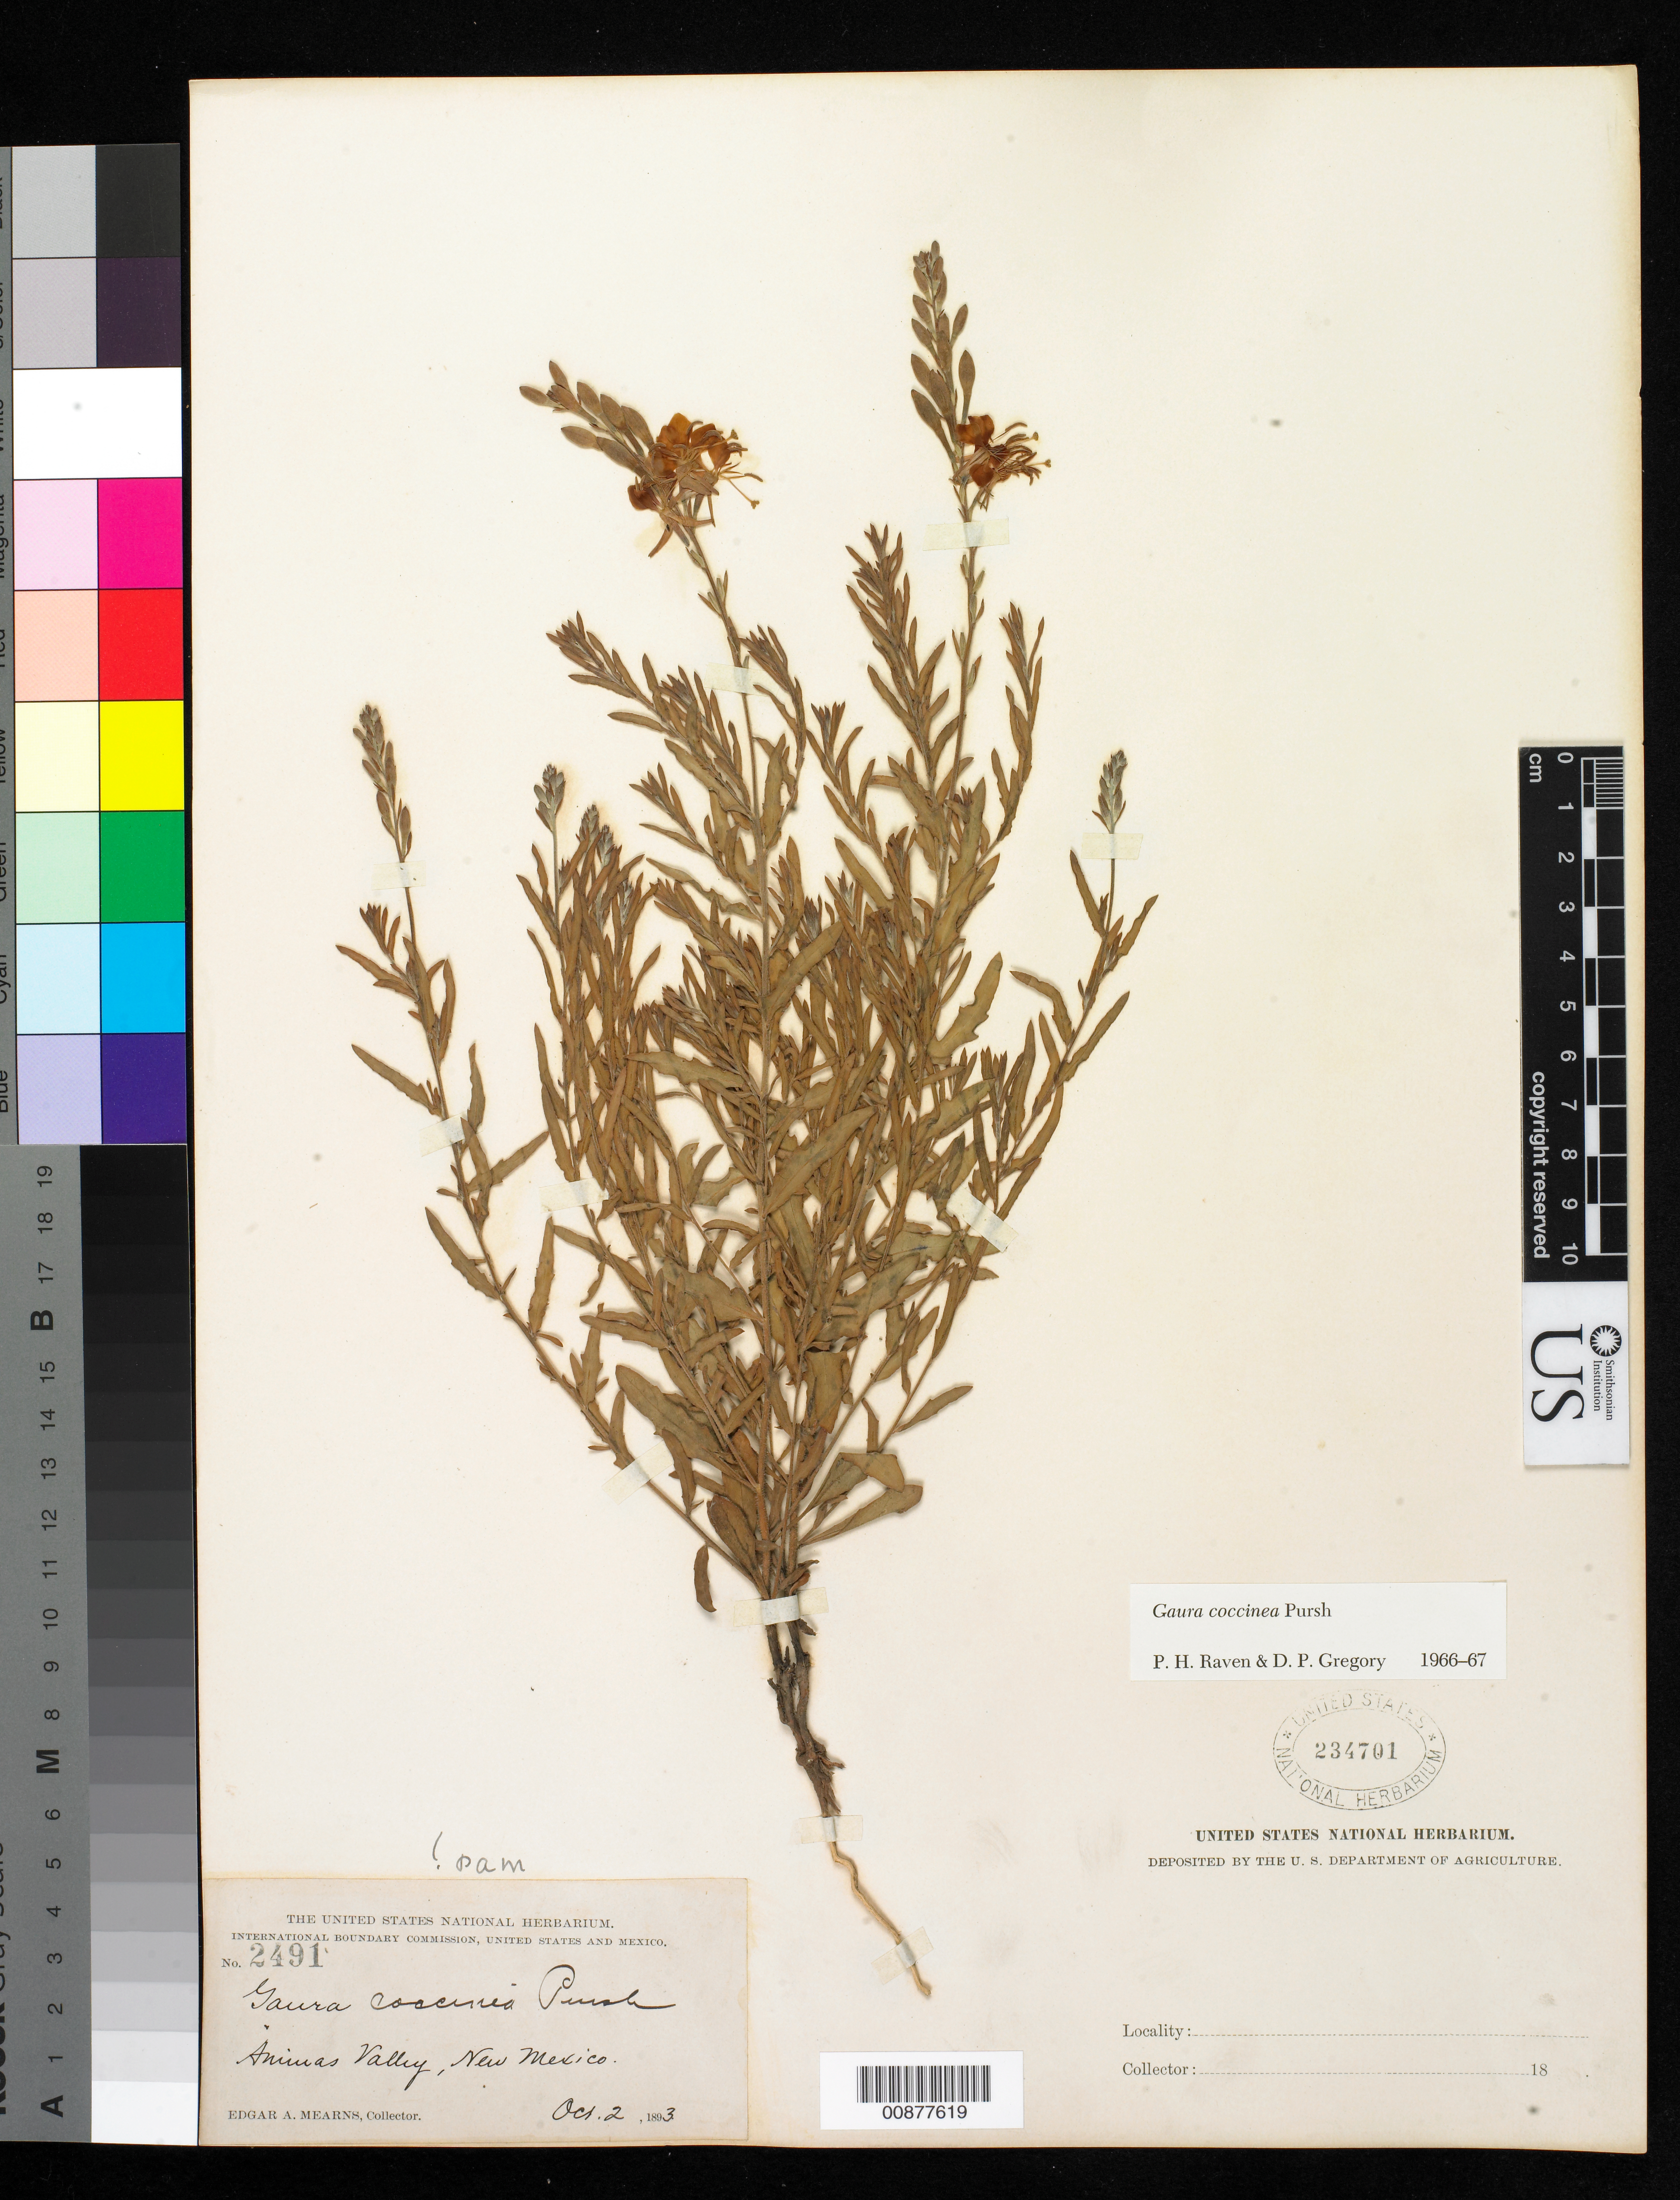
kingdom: Plantae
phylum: Tracheophyta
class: Magnoliopsida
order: Myrtales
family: Onagraceae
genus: Oenothera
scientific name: Oenothera suffrutescens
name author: (Ser.) W.L. Wagner & Hoch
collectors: E. A. Mearns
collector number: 2491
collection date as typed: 02 Oct 1893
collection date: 1893-10-02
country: United States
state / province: New Mexico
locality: Animas Valley, New Mexico.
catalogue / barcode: US 234701